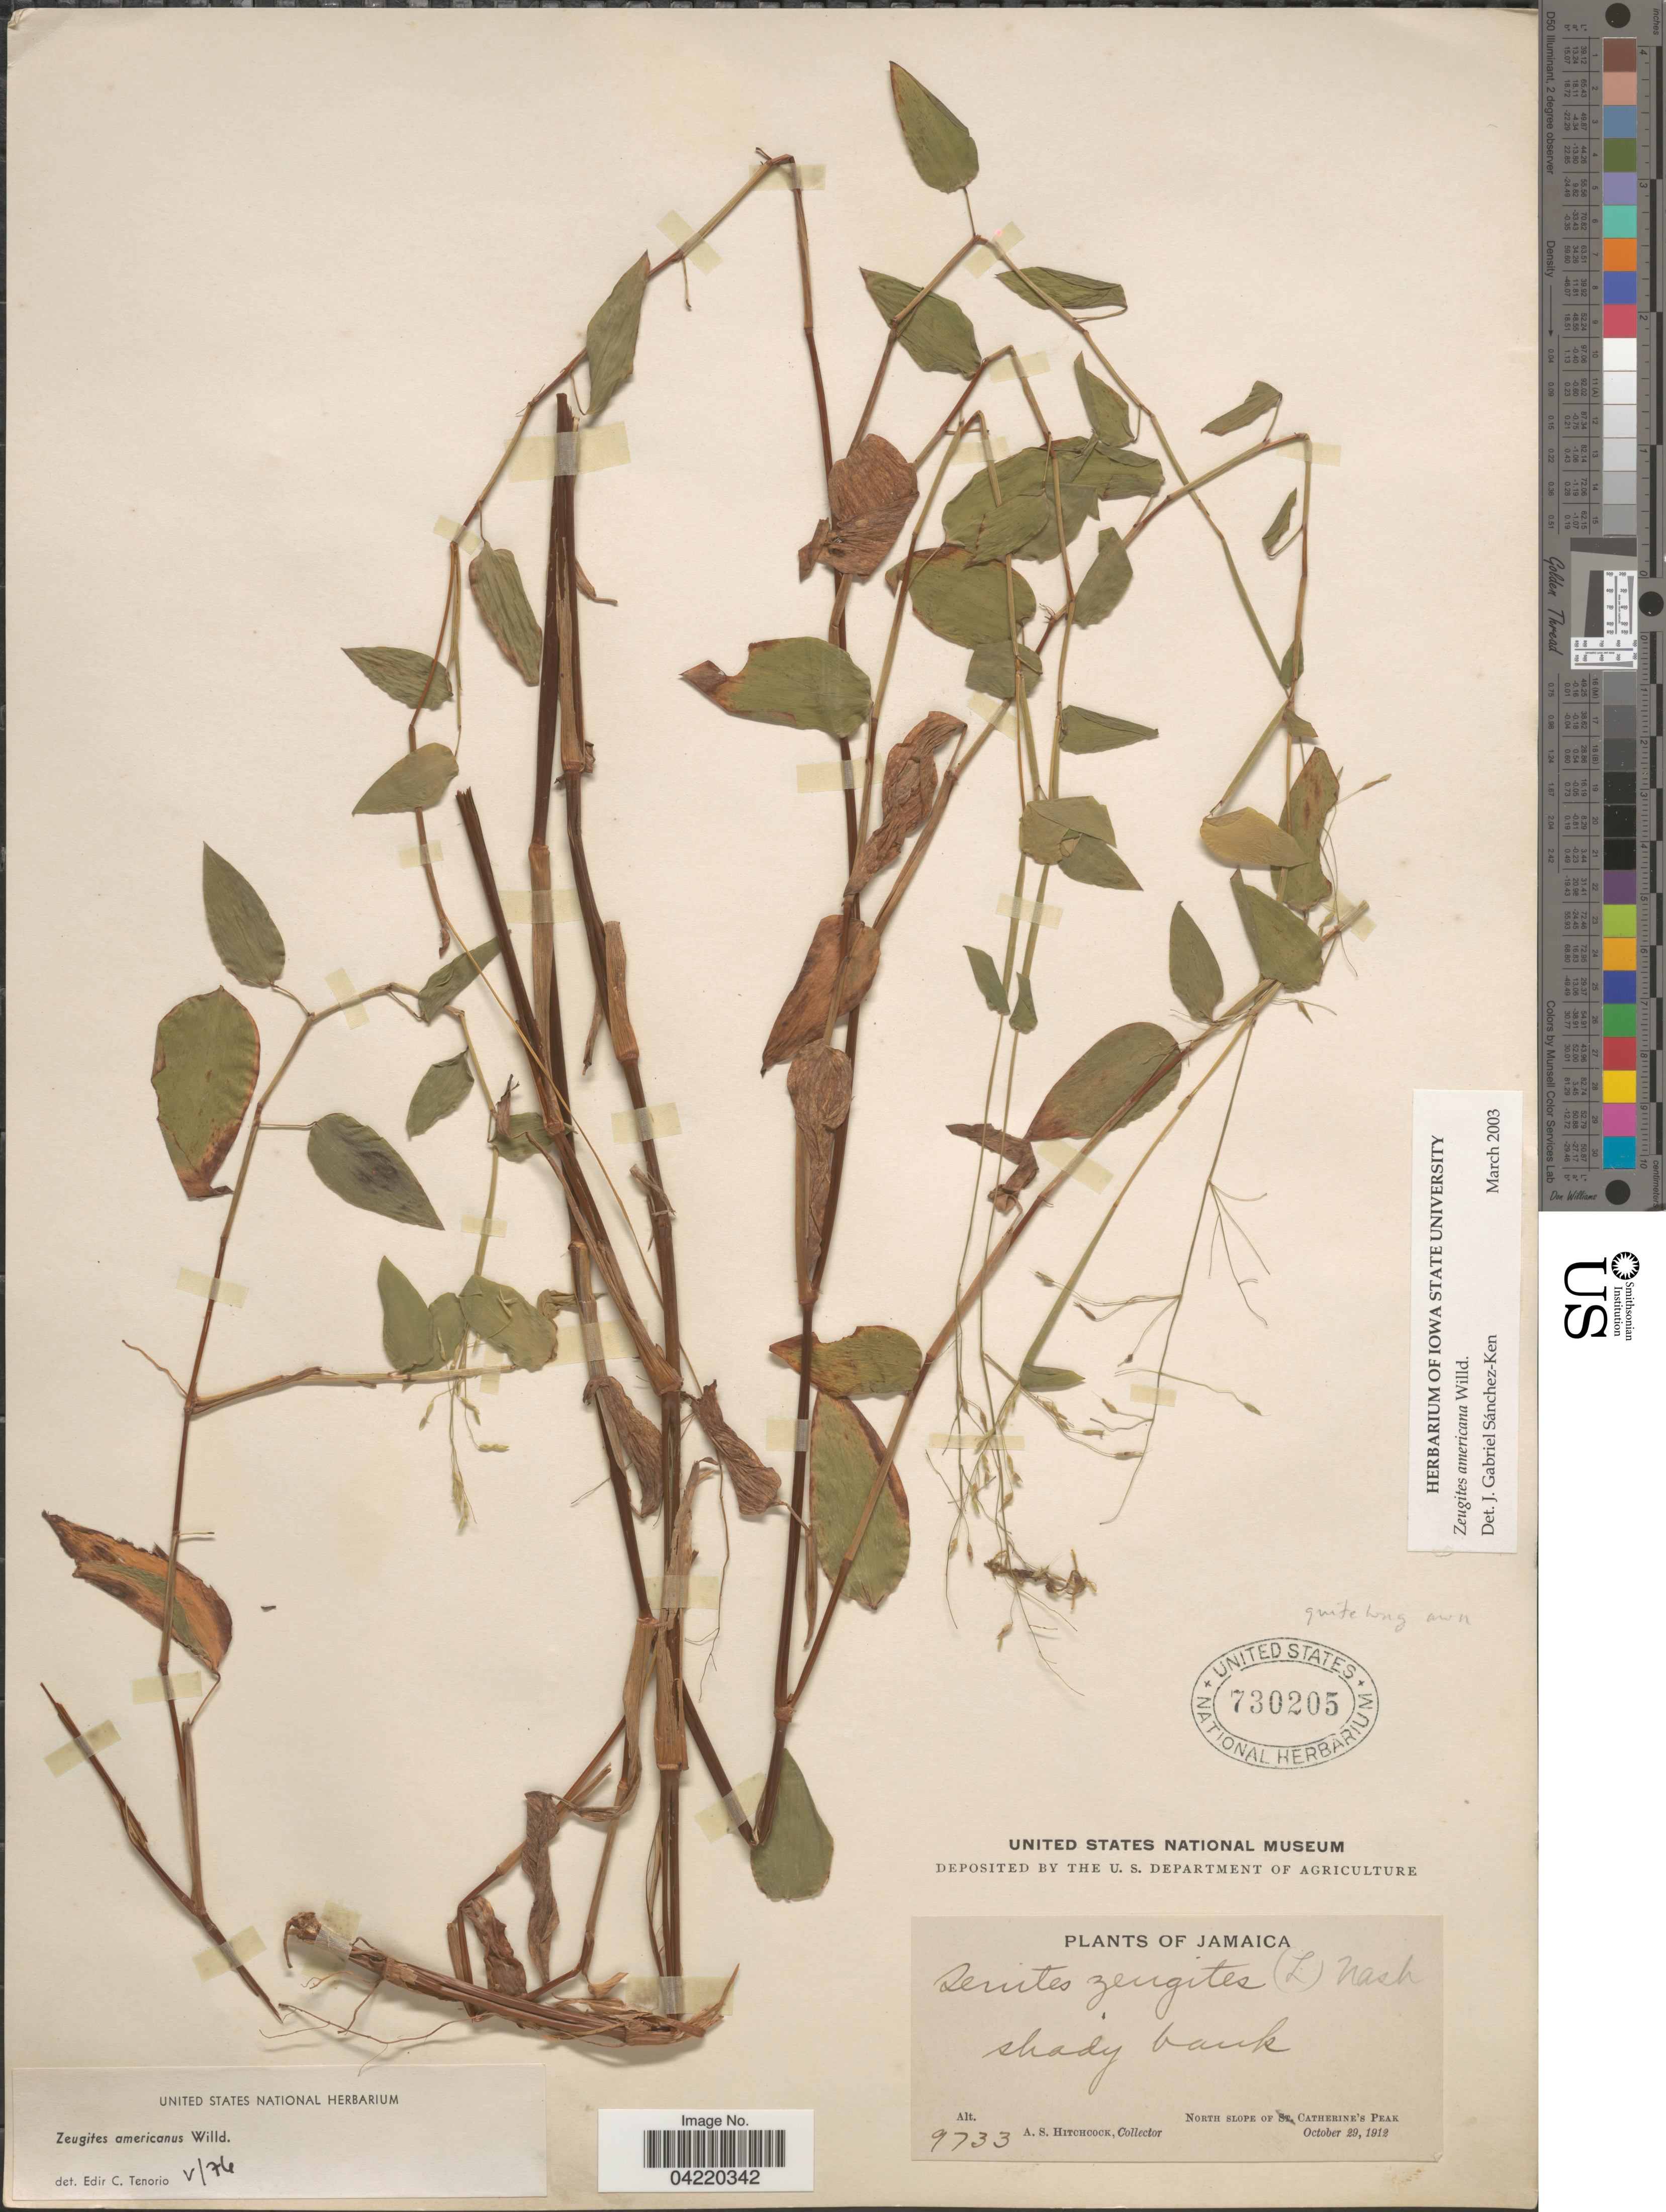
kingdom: Plantae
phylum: Tracheophyta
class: Liliopsida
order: Poales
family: Poaceae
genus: Zeugites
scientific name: Zeugites americanus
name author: Willd.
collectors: A. S. Hitchcock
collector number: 9733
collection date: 1912-10-29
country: Jamaica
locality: North slope of Catherine's Peak.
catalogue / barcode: US 730205